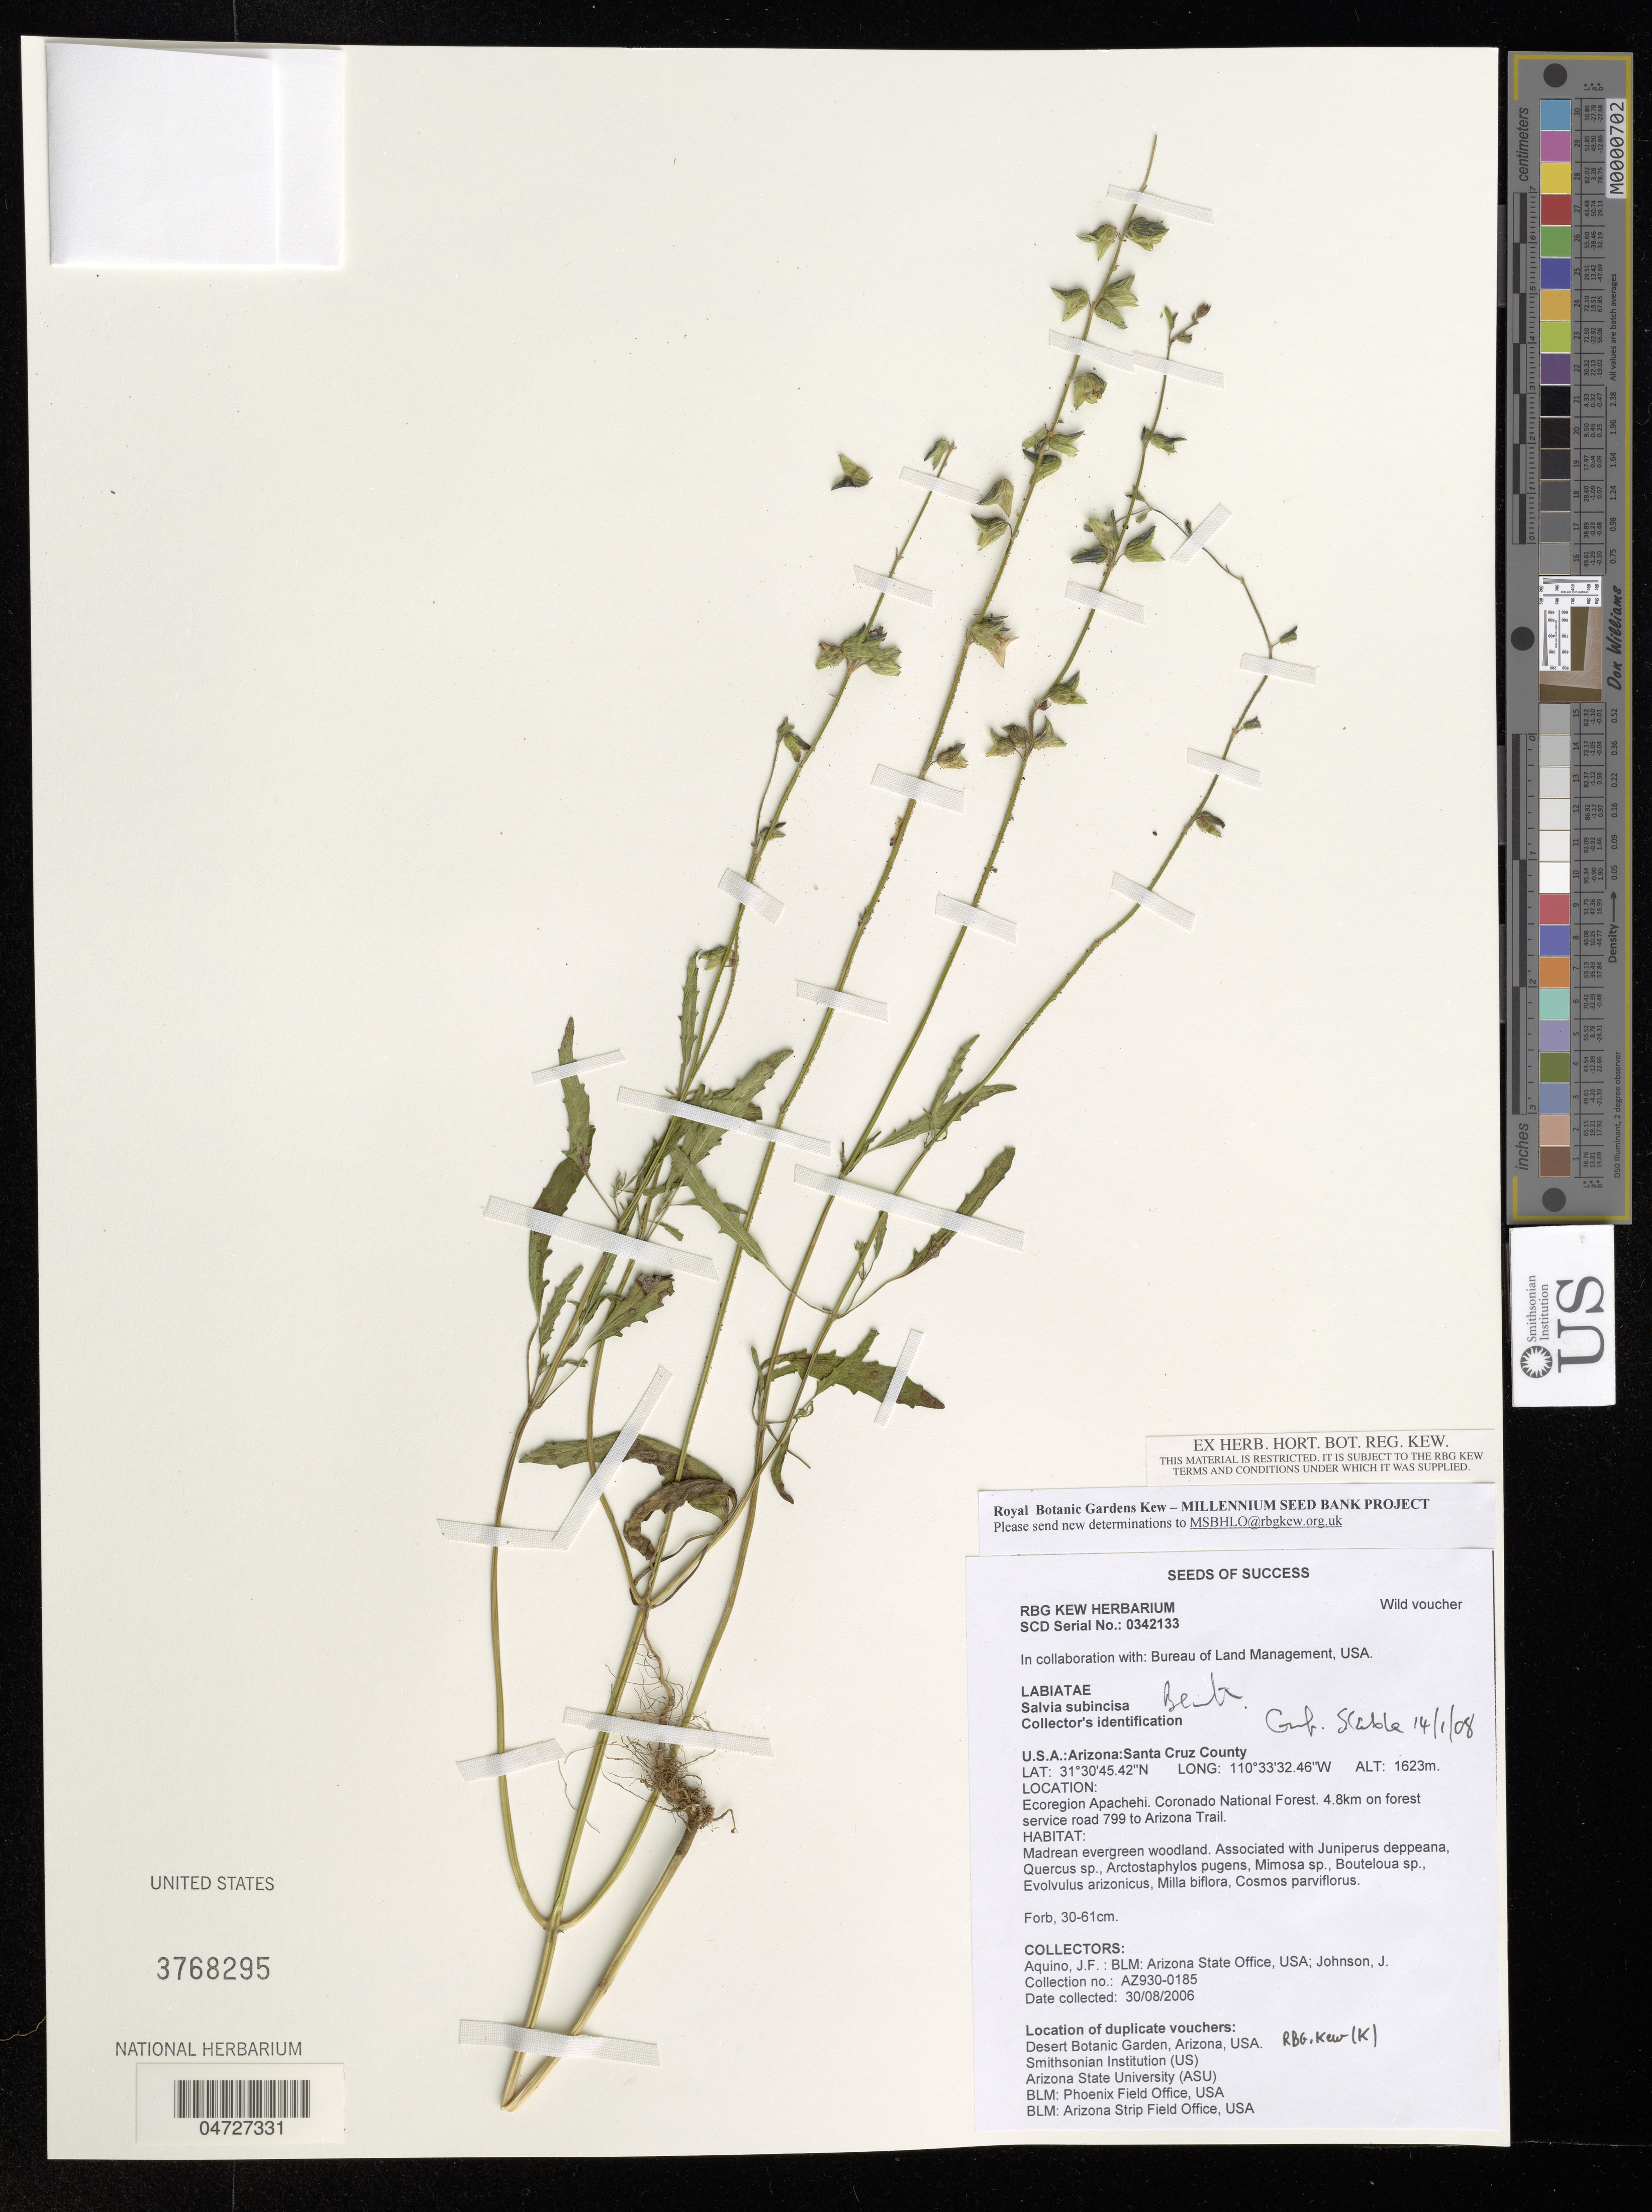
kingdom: Plantae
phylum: Tracheophyta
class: Magnoliopsida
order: Lamiales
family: Lamiaceae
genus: Salvia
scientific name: Salvia subincisa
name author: Benth.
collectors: J. Aquino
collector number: AZ930-0185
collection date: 2006-08-30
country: United States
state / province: Arizona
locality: Santa Cruz County. Ecoregion Apachebi. Coronado National Forest. 4.8 km on forest service road 799 to Arizona Trail.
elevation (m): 1623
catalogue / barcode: US 3768295